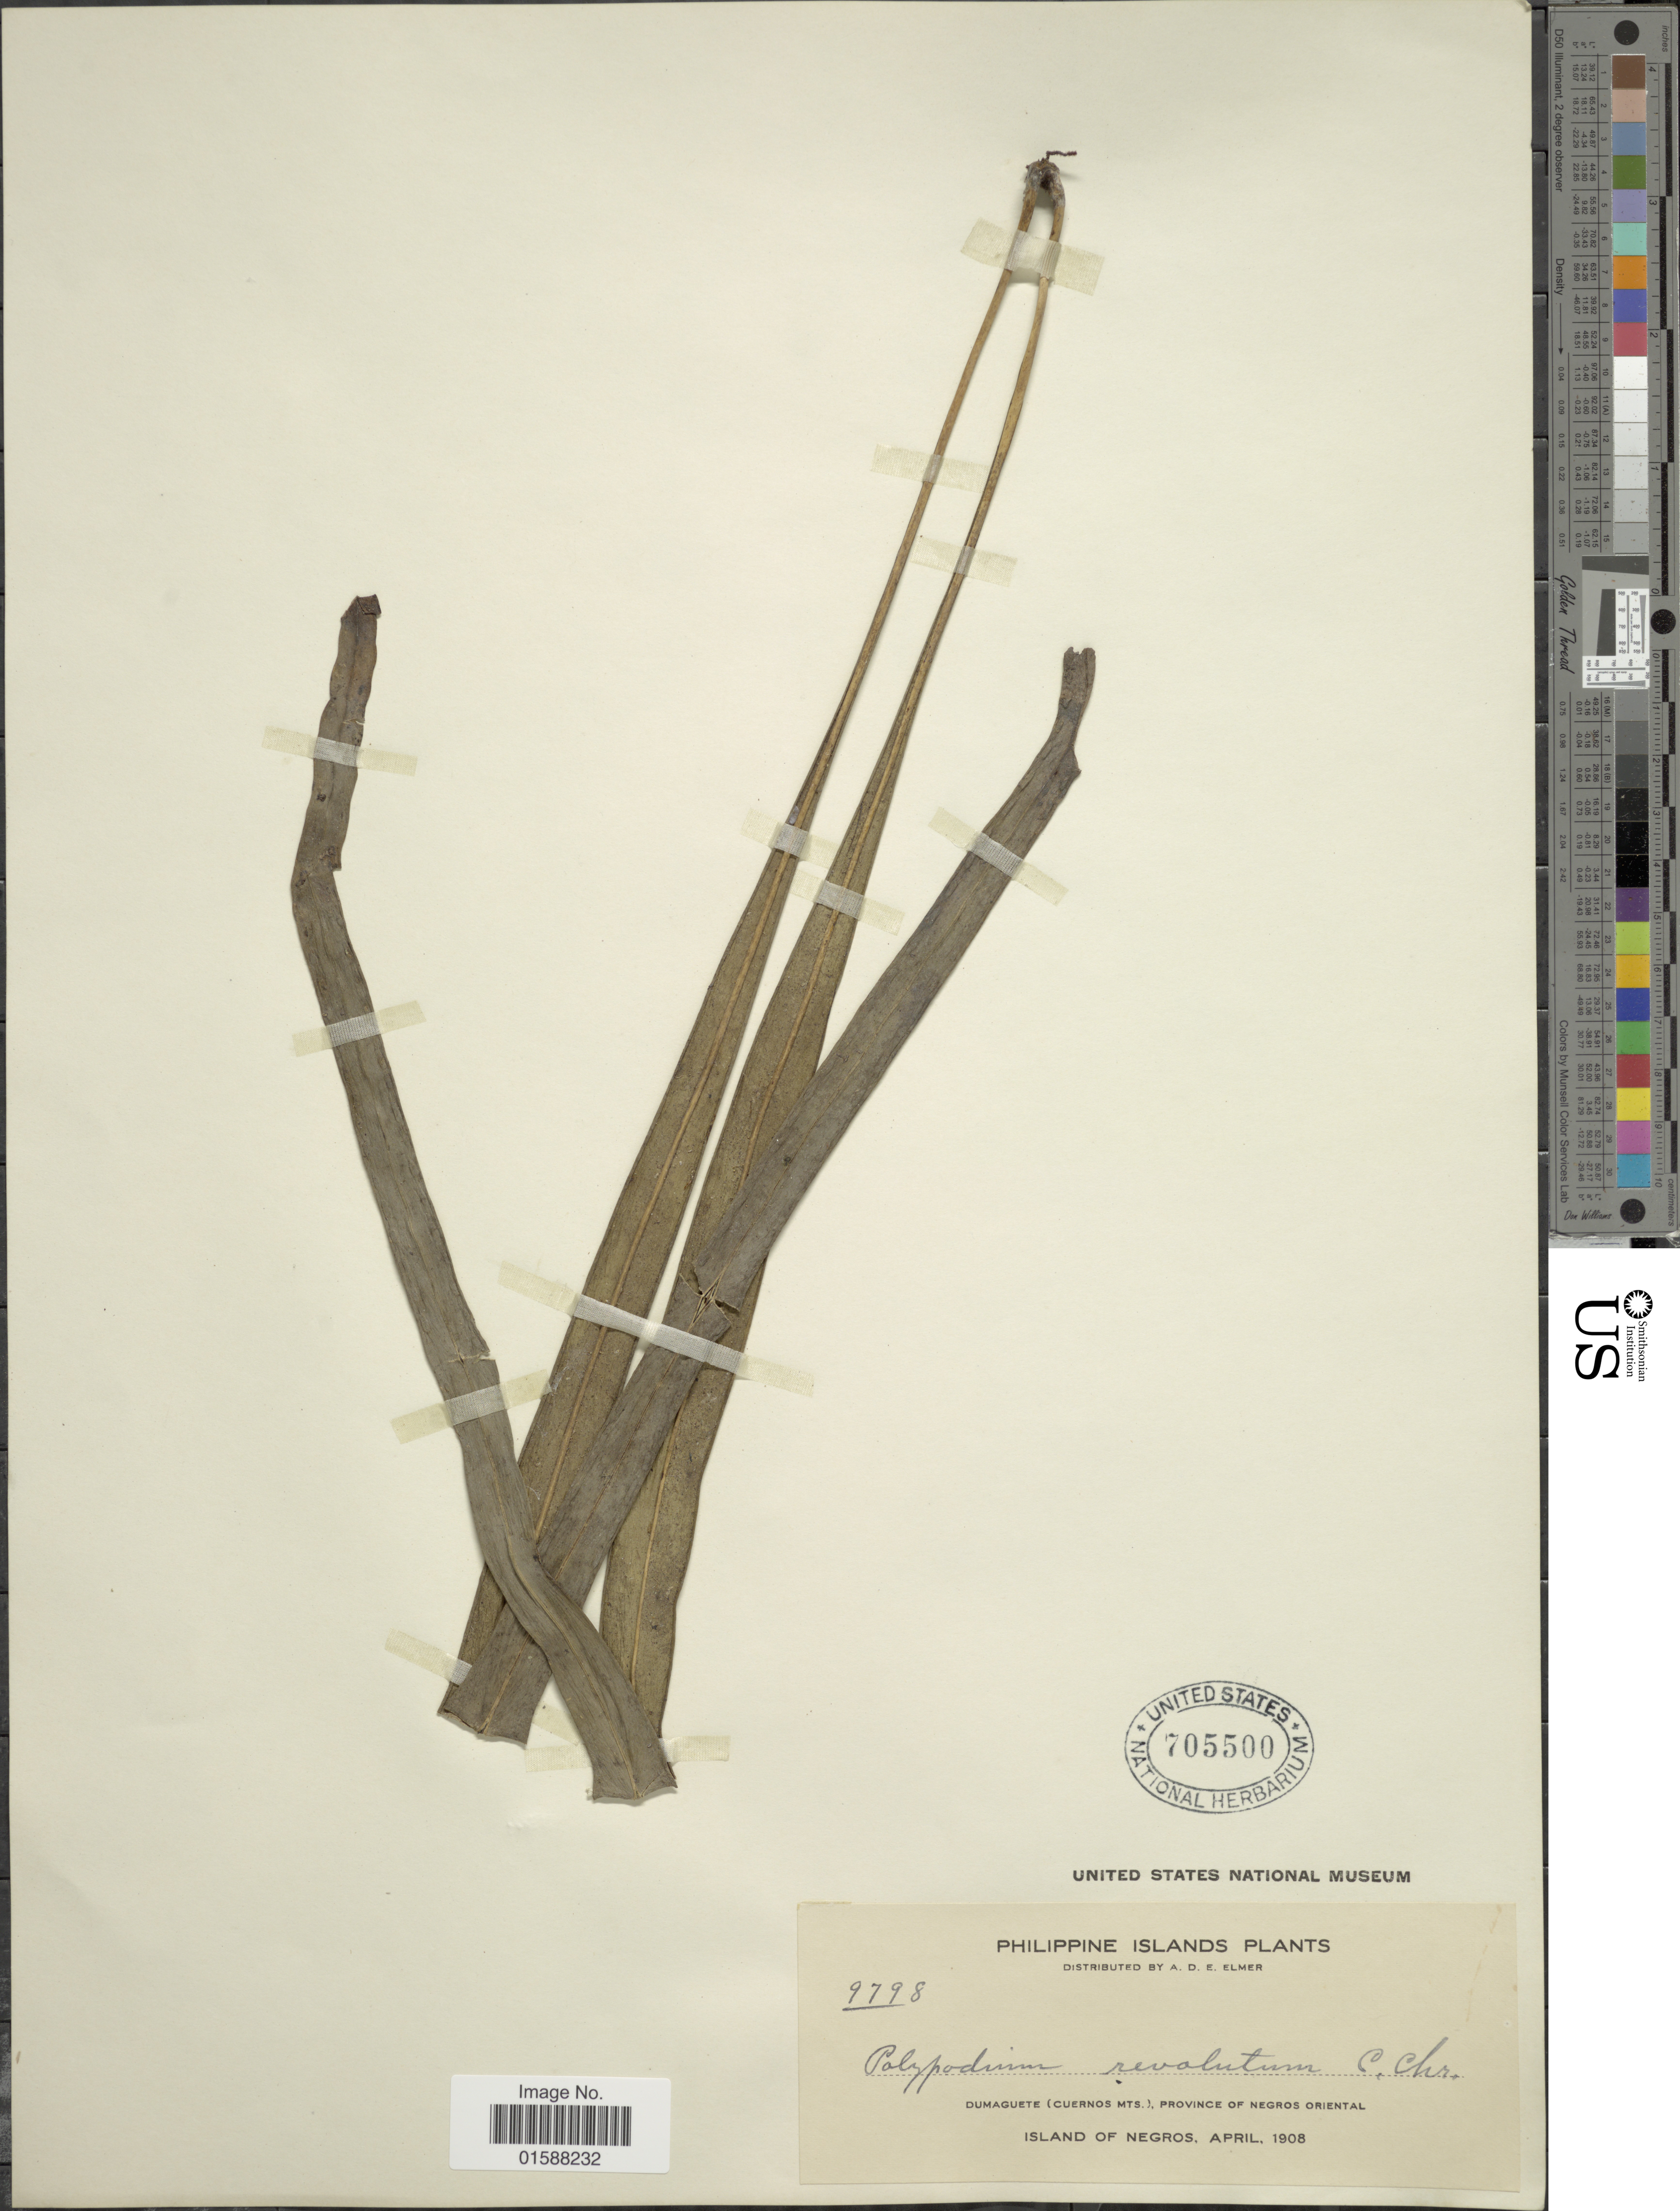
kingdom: Plantae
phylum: Tracheophyta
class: Polypodiopsida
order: Polypodiales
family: Polypodiaceae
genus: Lepisorus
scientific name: Lepisorus longifolius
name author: (Blume) Holttum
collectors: A. D. E. Elmer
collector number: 9798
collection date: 1908-04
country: Philippines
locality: Philippine Island. Dumaguete (Cuernos Mts.), Province of Negros Oriental. Island of Negros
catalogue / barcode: US 705500